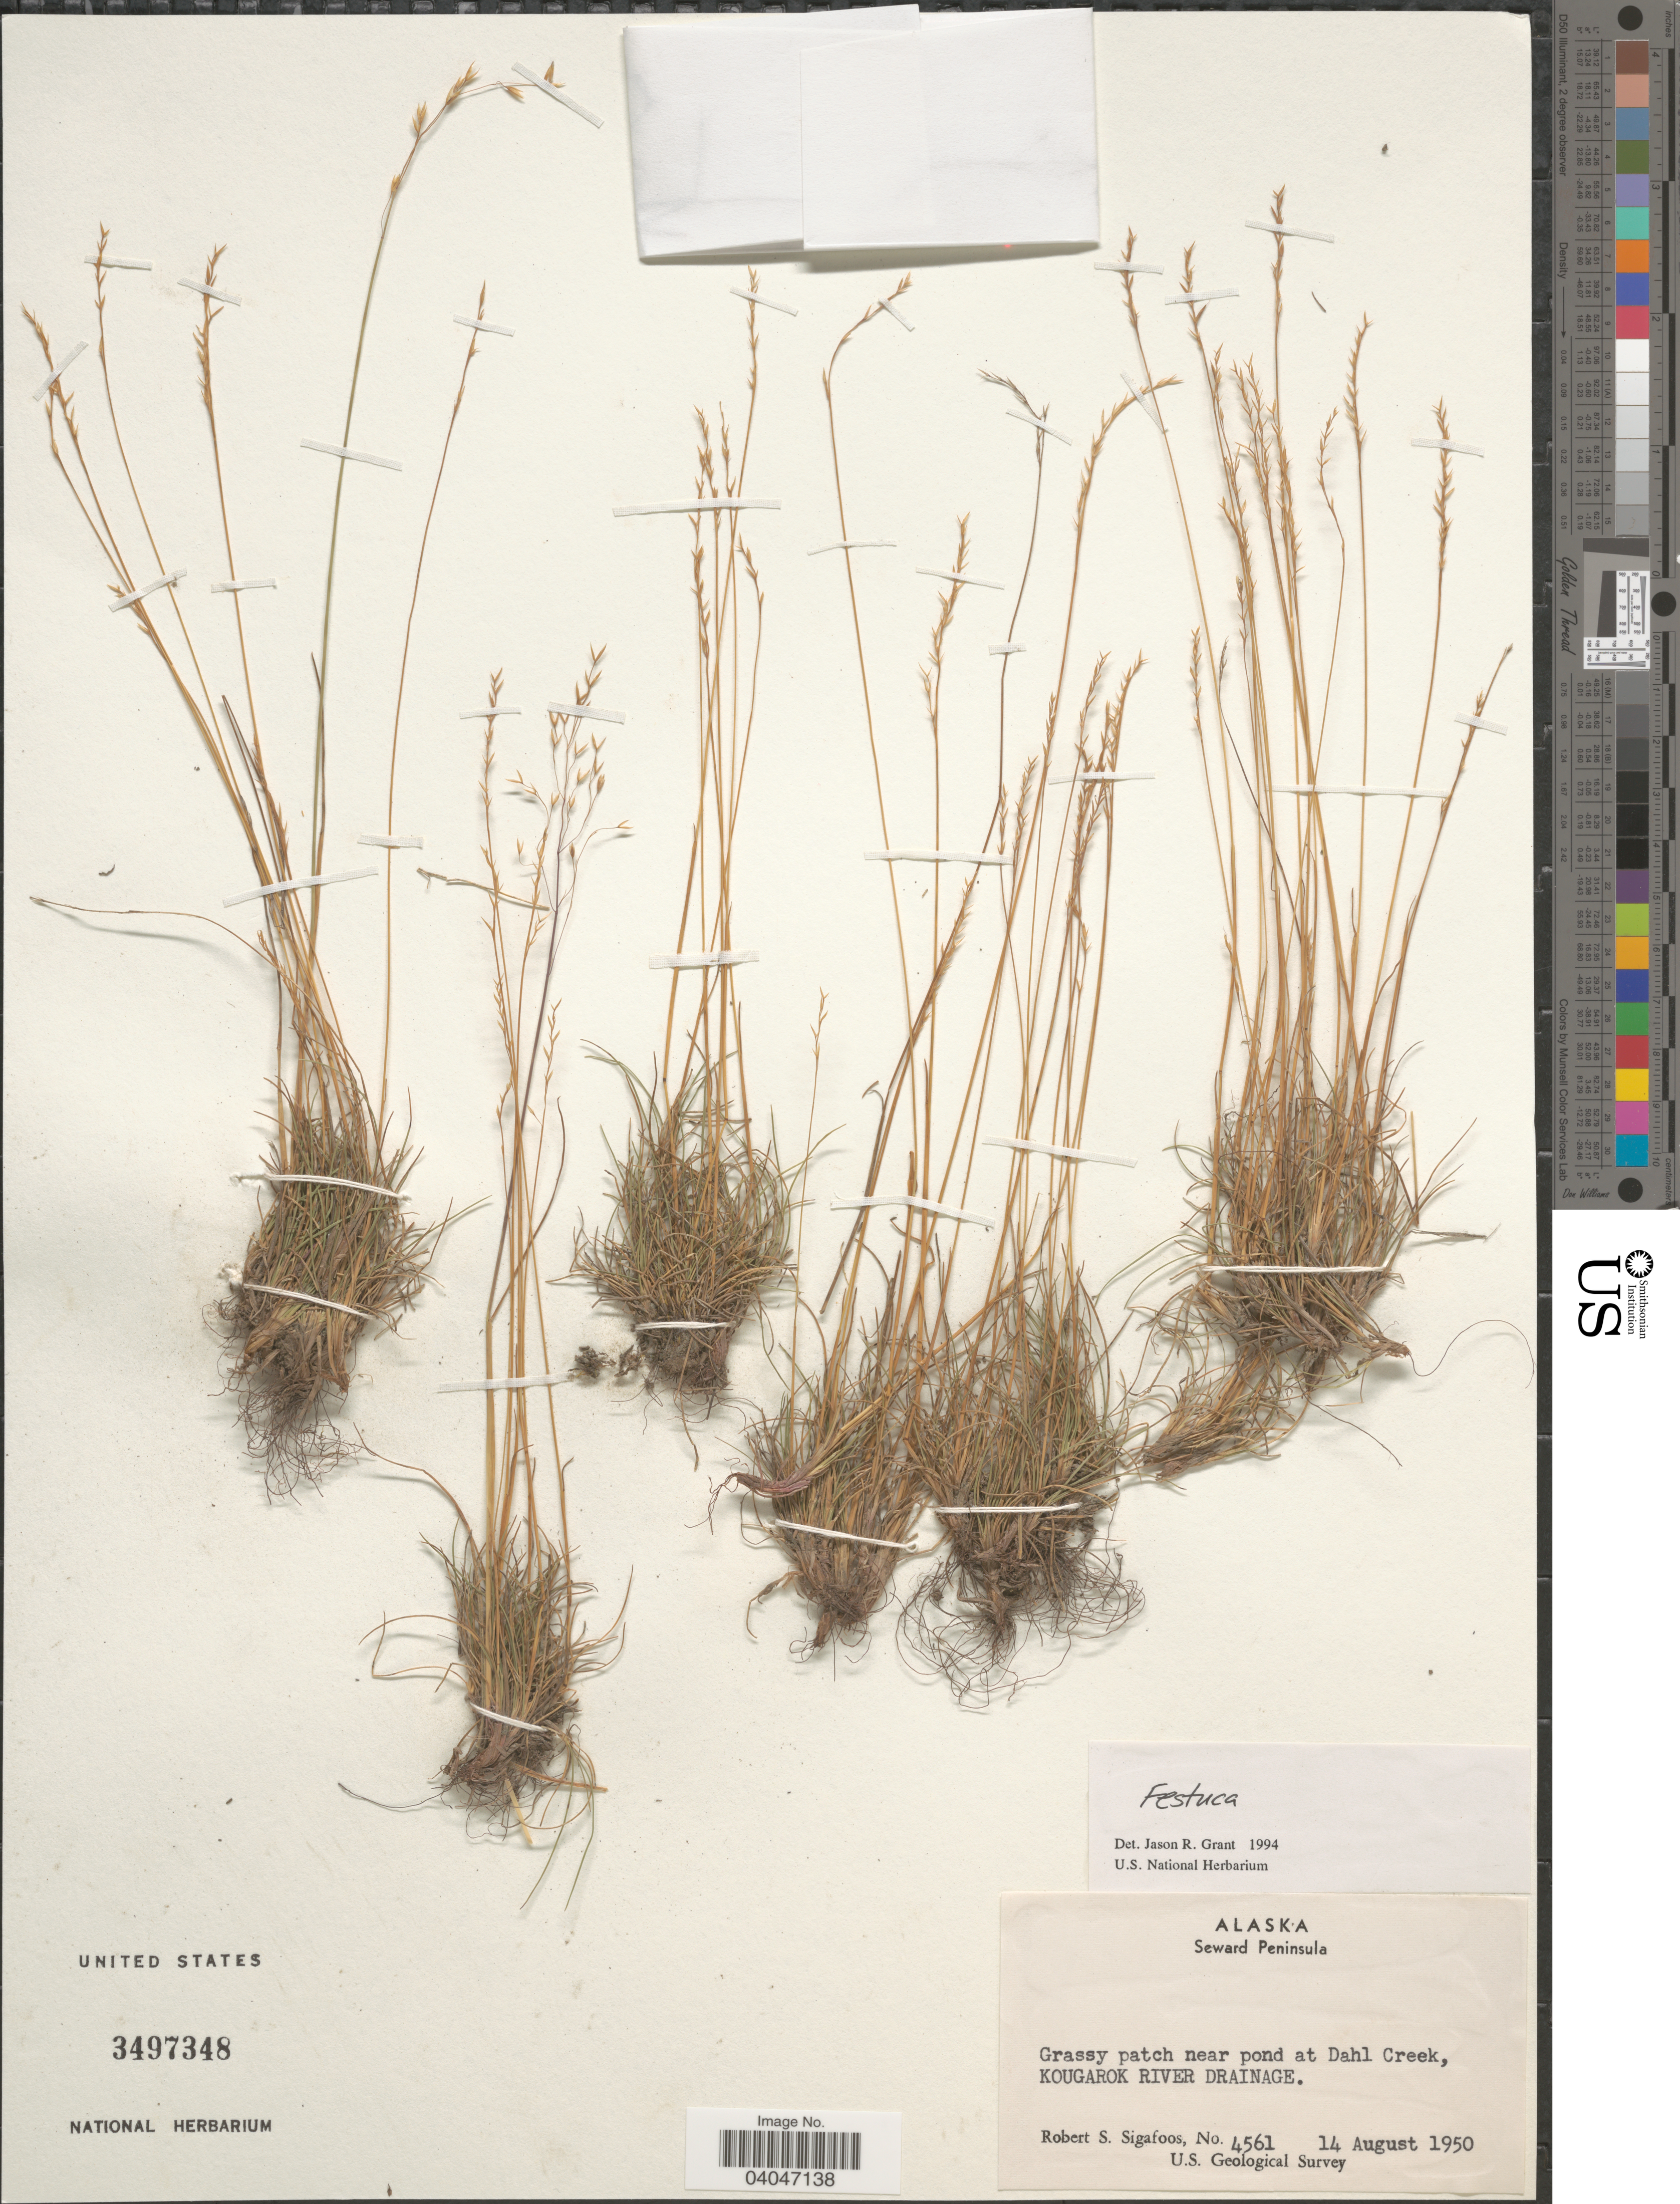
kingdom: Plantae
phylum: Tracheophyta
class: Liliopsida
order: Poales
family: Poaceae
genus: Festuca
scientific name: Festuca sp.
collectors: R. Sigafoos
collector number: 4561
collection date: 1950-08-14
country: United States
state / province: Alaska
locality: Seward Peninsula. Grassy patch near pond at Dahl Creek, Kougarok River Drainage.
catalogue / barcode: US 3497348